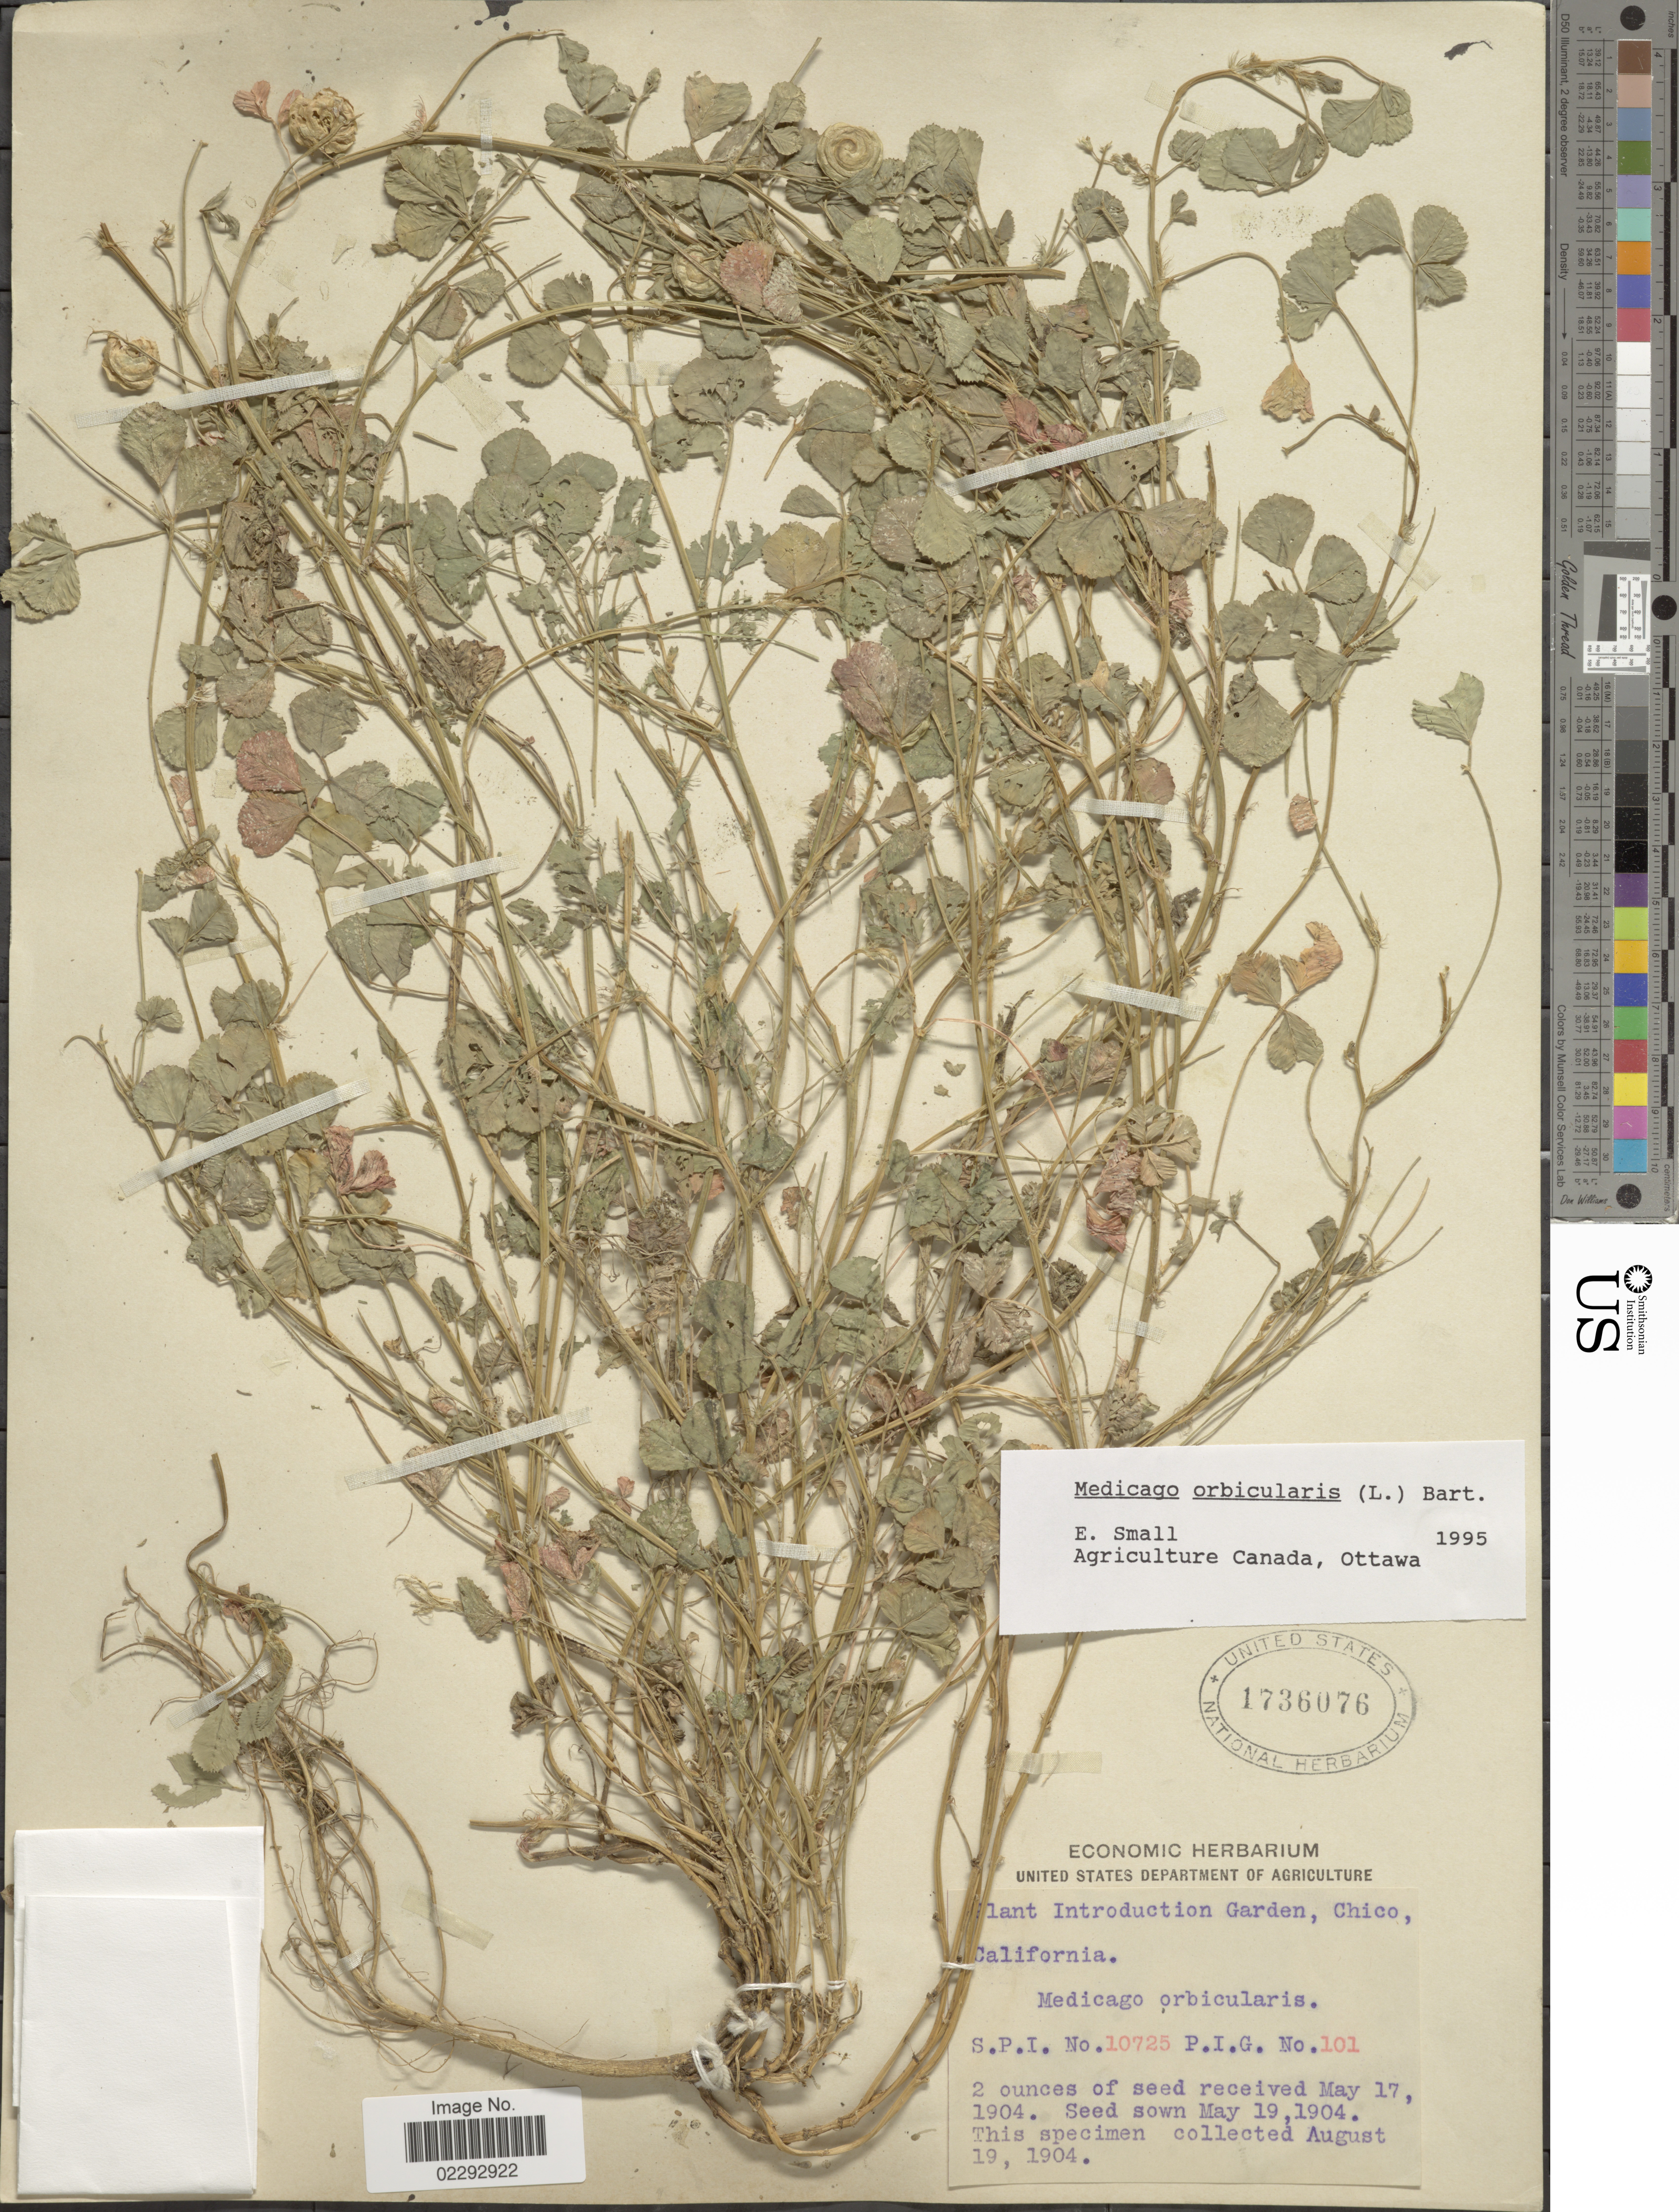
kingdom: Plantae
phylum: Tracheophyta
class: Magnoliopsida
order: Fabales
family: Fabaceae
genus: Medicago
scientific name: Medicago orbicularis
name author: (L.) Bartal.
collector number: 10725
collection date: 1904-08-19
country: United States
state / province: California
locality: California.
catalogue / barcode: US 1736076